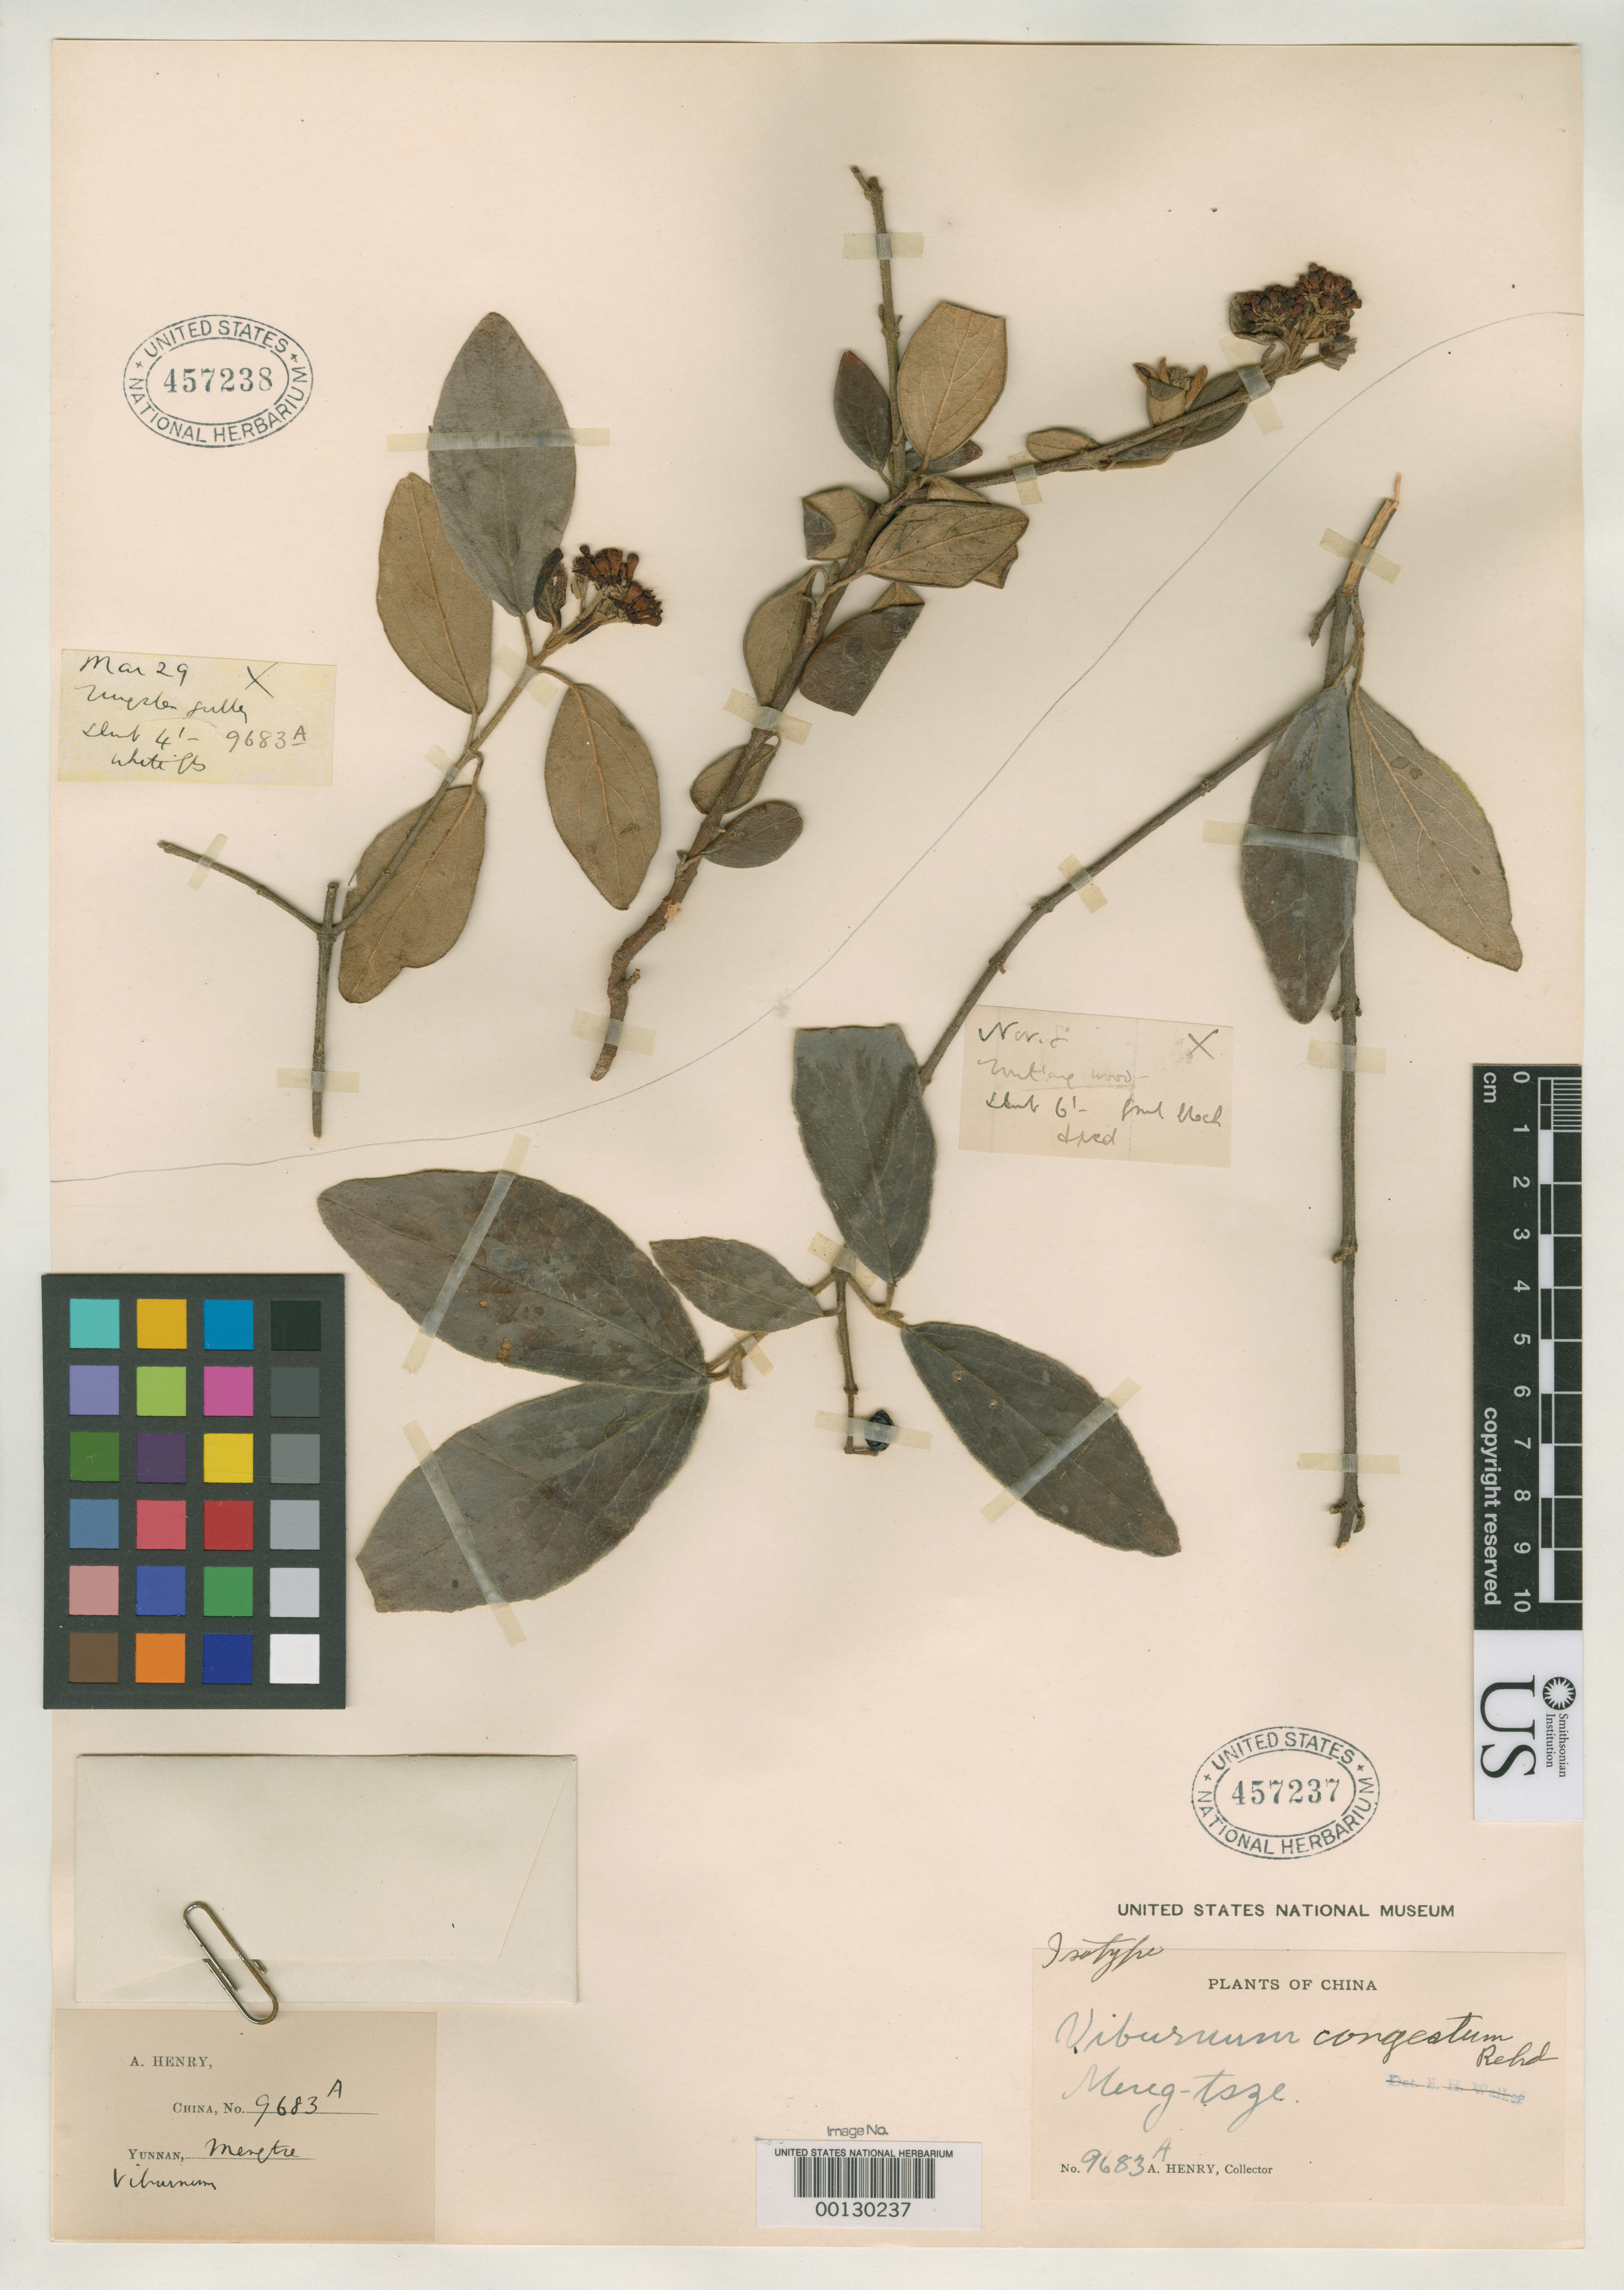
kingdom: Plantae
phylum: Tracheophyta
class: Magnoliopsida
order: Dipsacales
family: Viburnaceae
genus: Viburnum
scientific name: Viburnum congestum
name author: Rehder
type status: Isotype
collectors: A. Henry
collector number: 9683 A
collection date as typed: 29 Mar ---- and 08 Nov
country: China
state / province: Yunnan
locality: Meng-tsze.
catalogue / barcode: US 457237